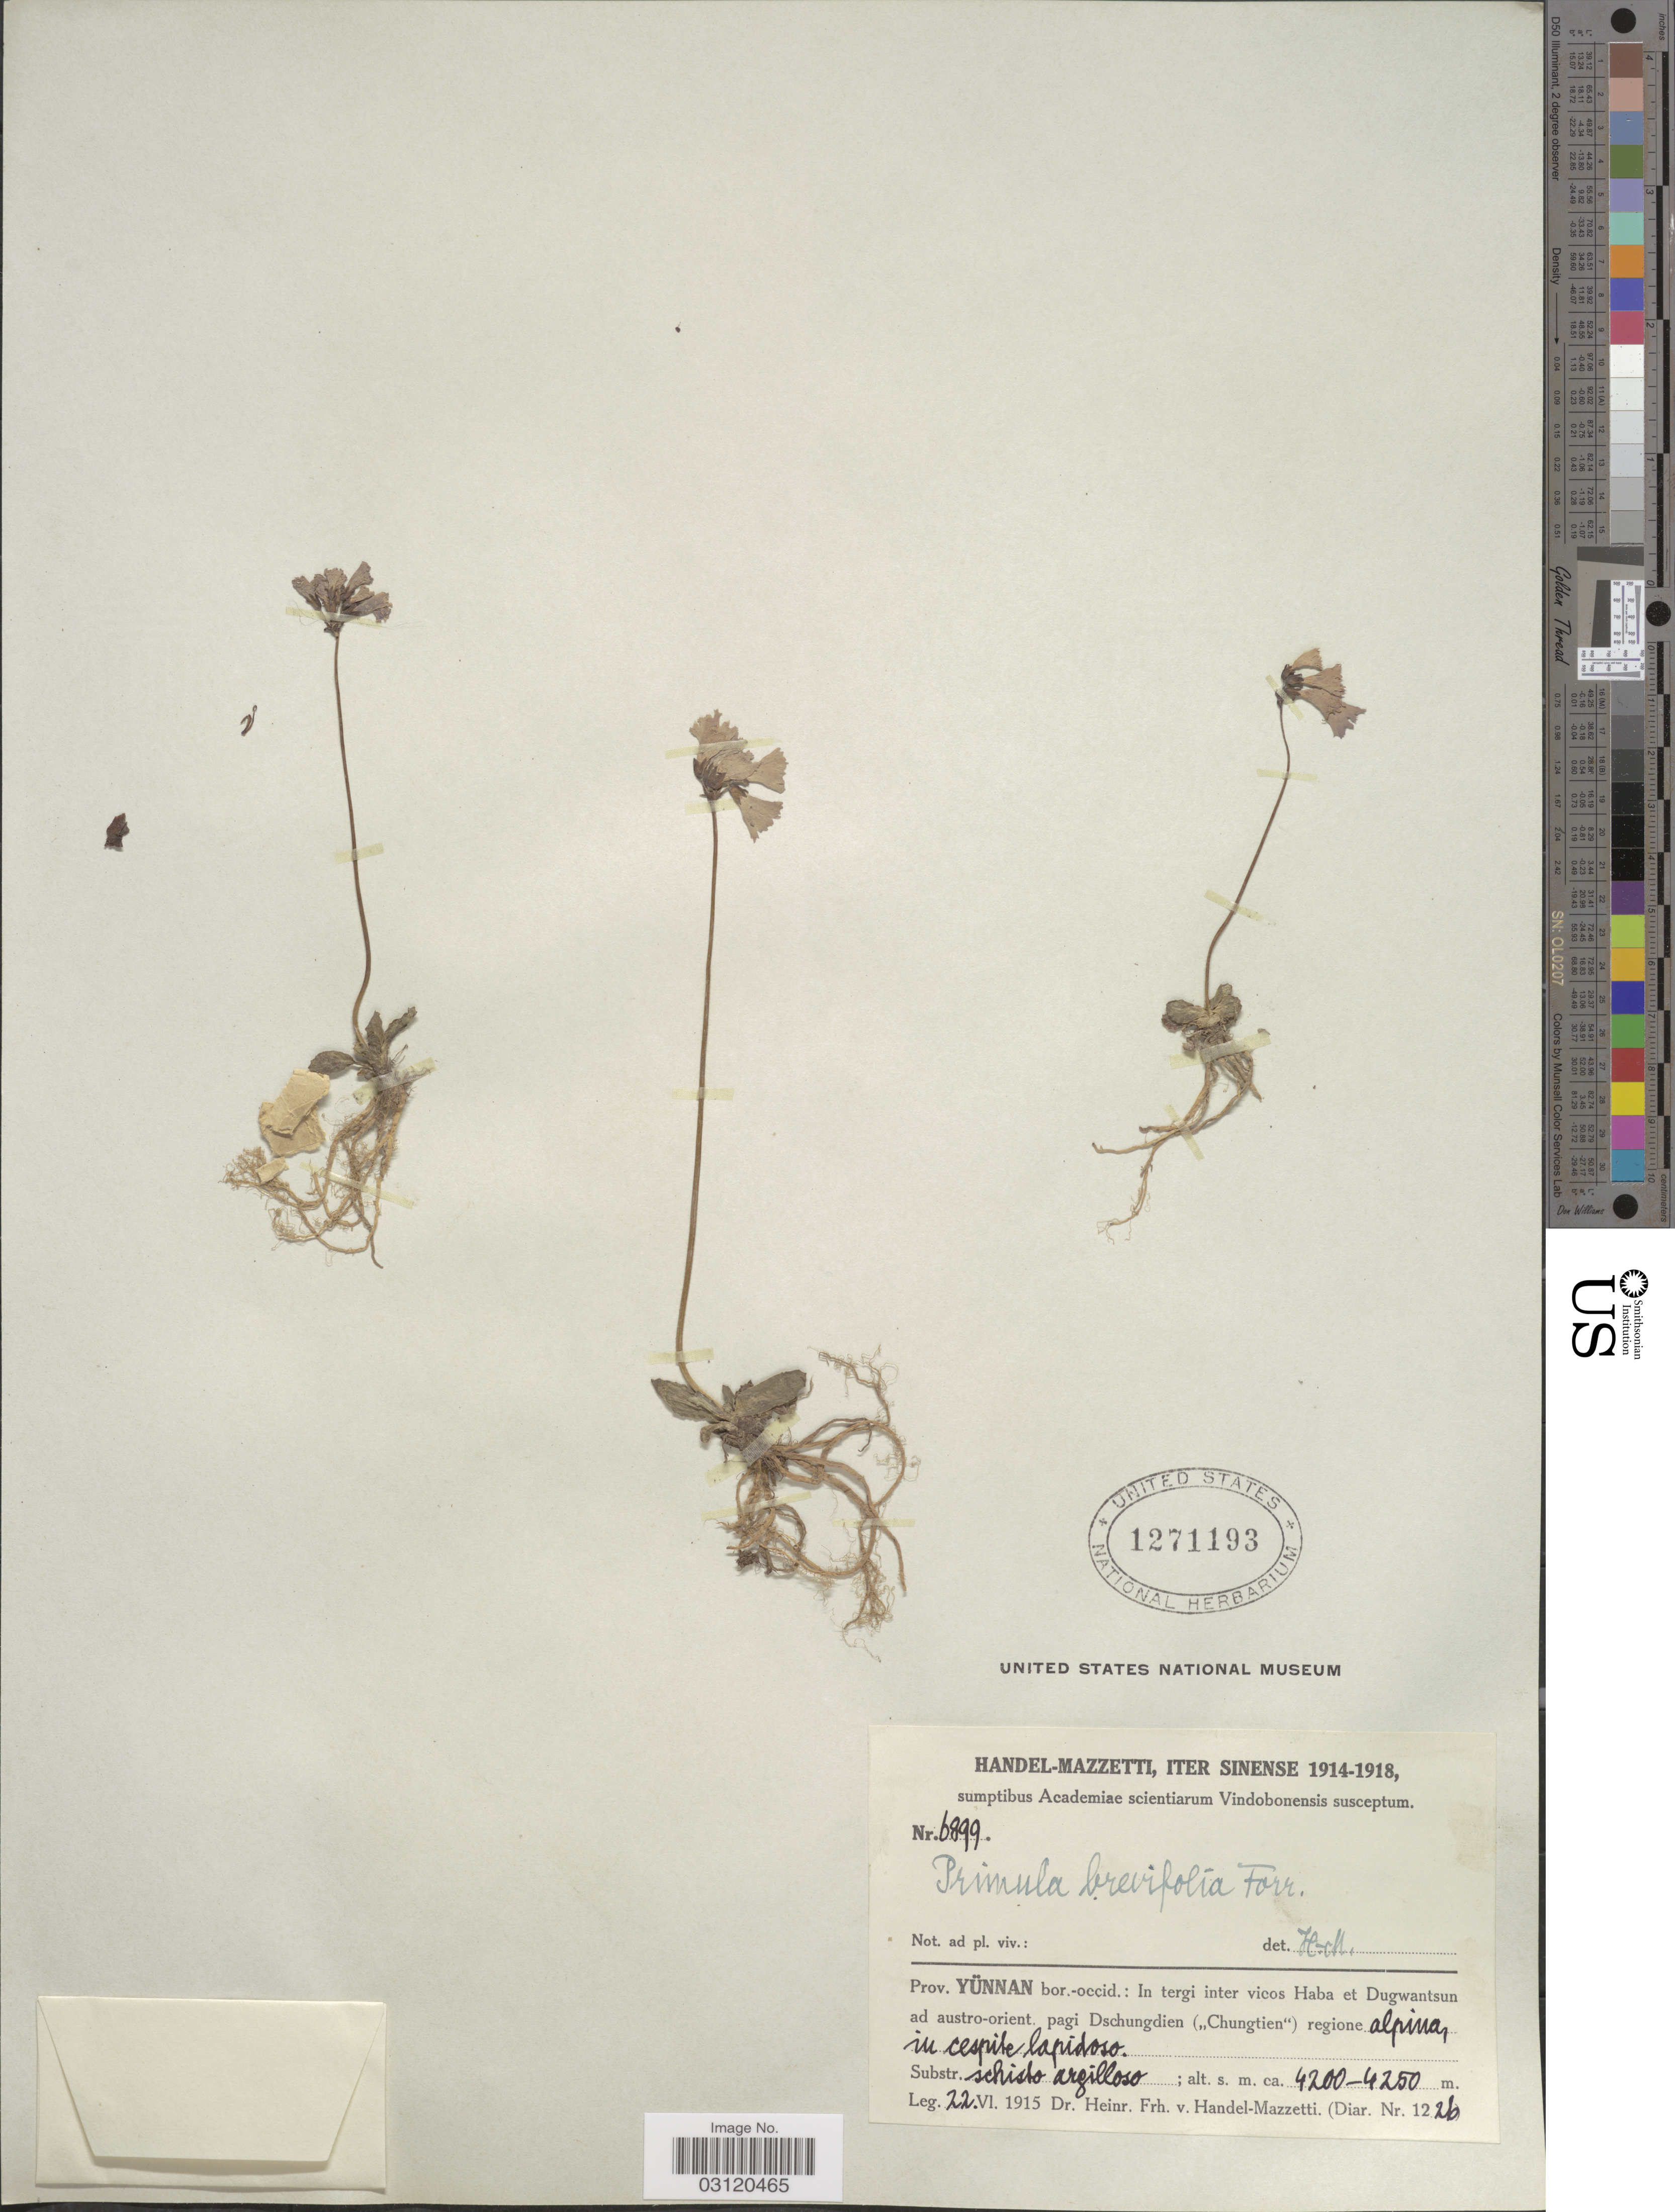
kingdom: Plantae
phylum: Tracheophyta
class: Magnoliopsida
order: Ericales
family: Primulaceae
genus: Primula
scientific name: Primula amethystina subsp. brevifolia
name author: (Forrest) W.W. Sm. & Forrest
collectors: H. Handel-Mazzetti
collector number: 6899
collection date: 1915-06-22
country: China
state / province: Yunnan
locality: Prov. Yünnan bor.-occid.: In tergi inter vicos Haba et Dugwantsun ad austro-orient. pagi Dschungdien ("Chungtien") regione alpina, in cespite lapidoso.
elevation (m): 4200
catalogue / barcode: US 1271193